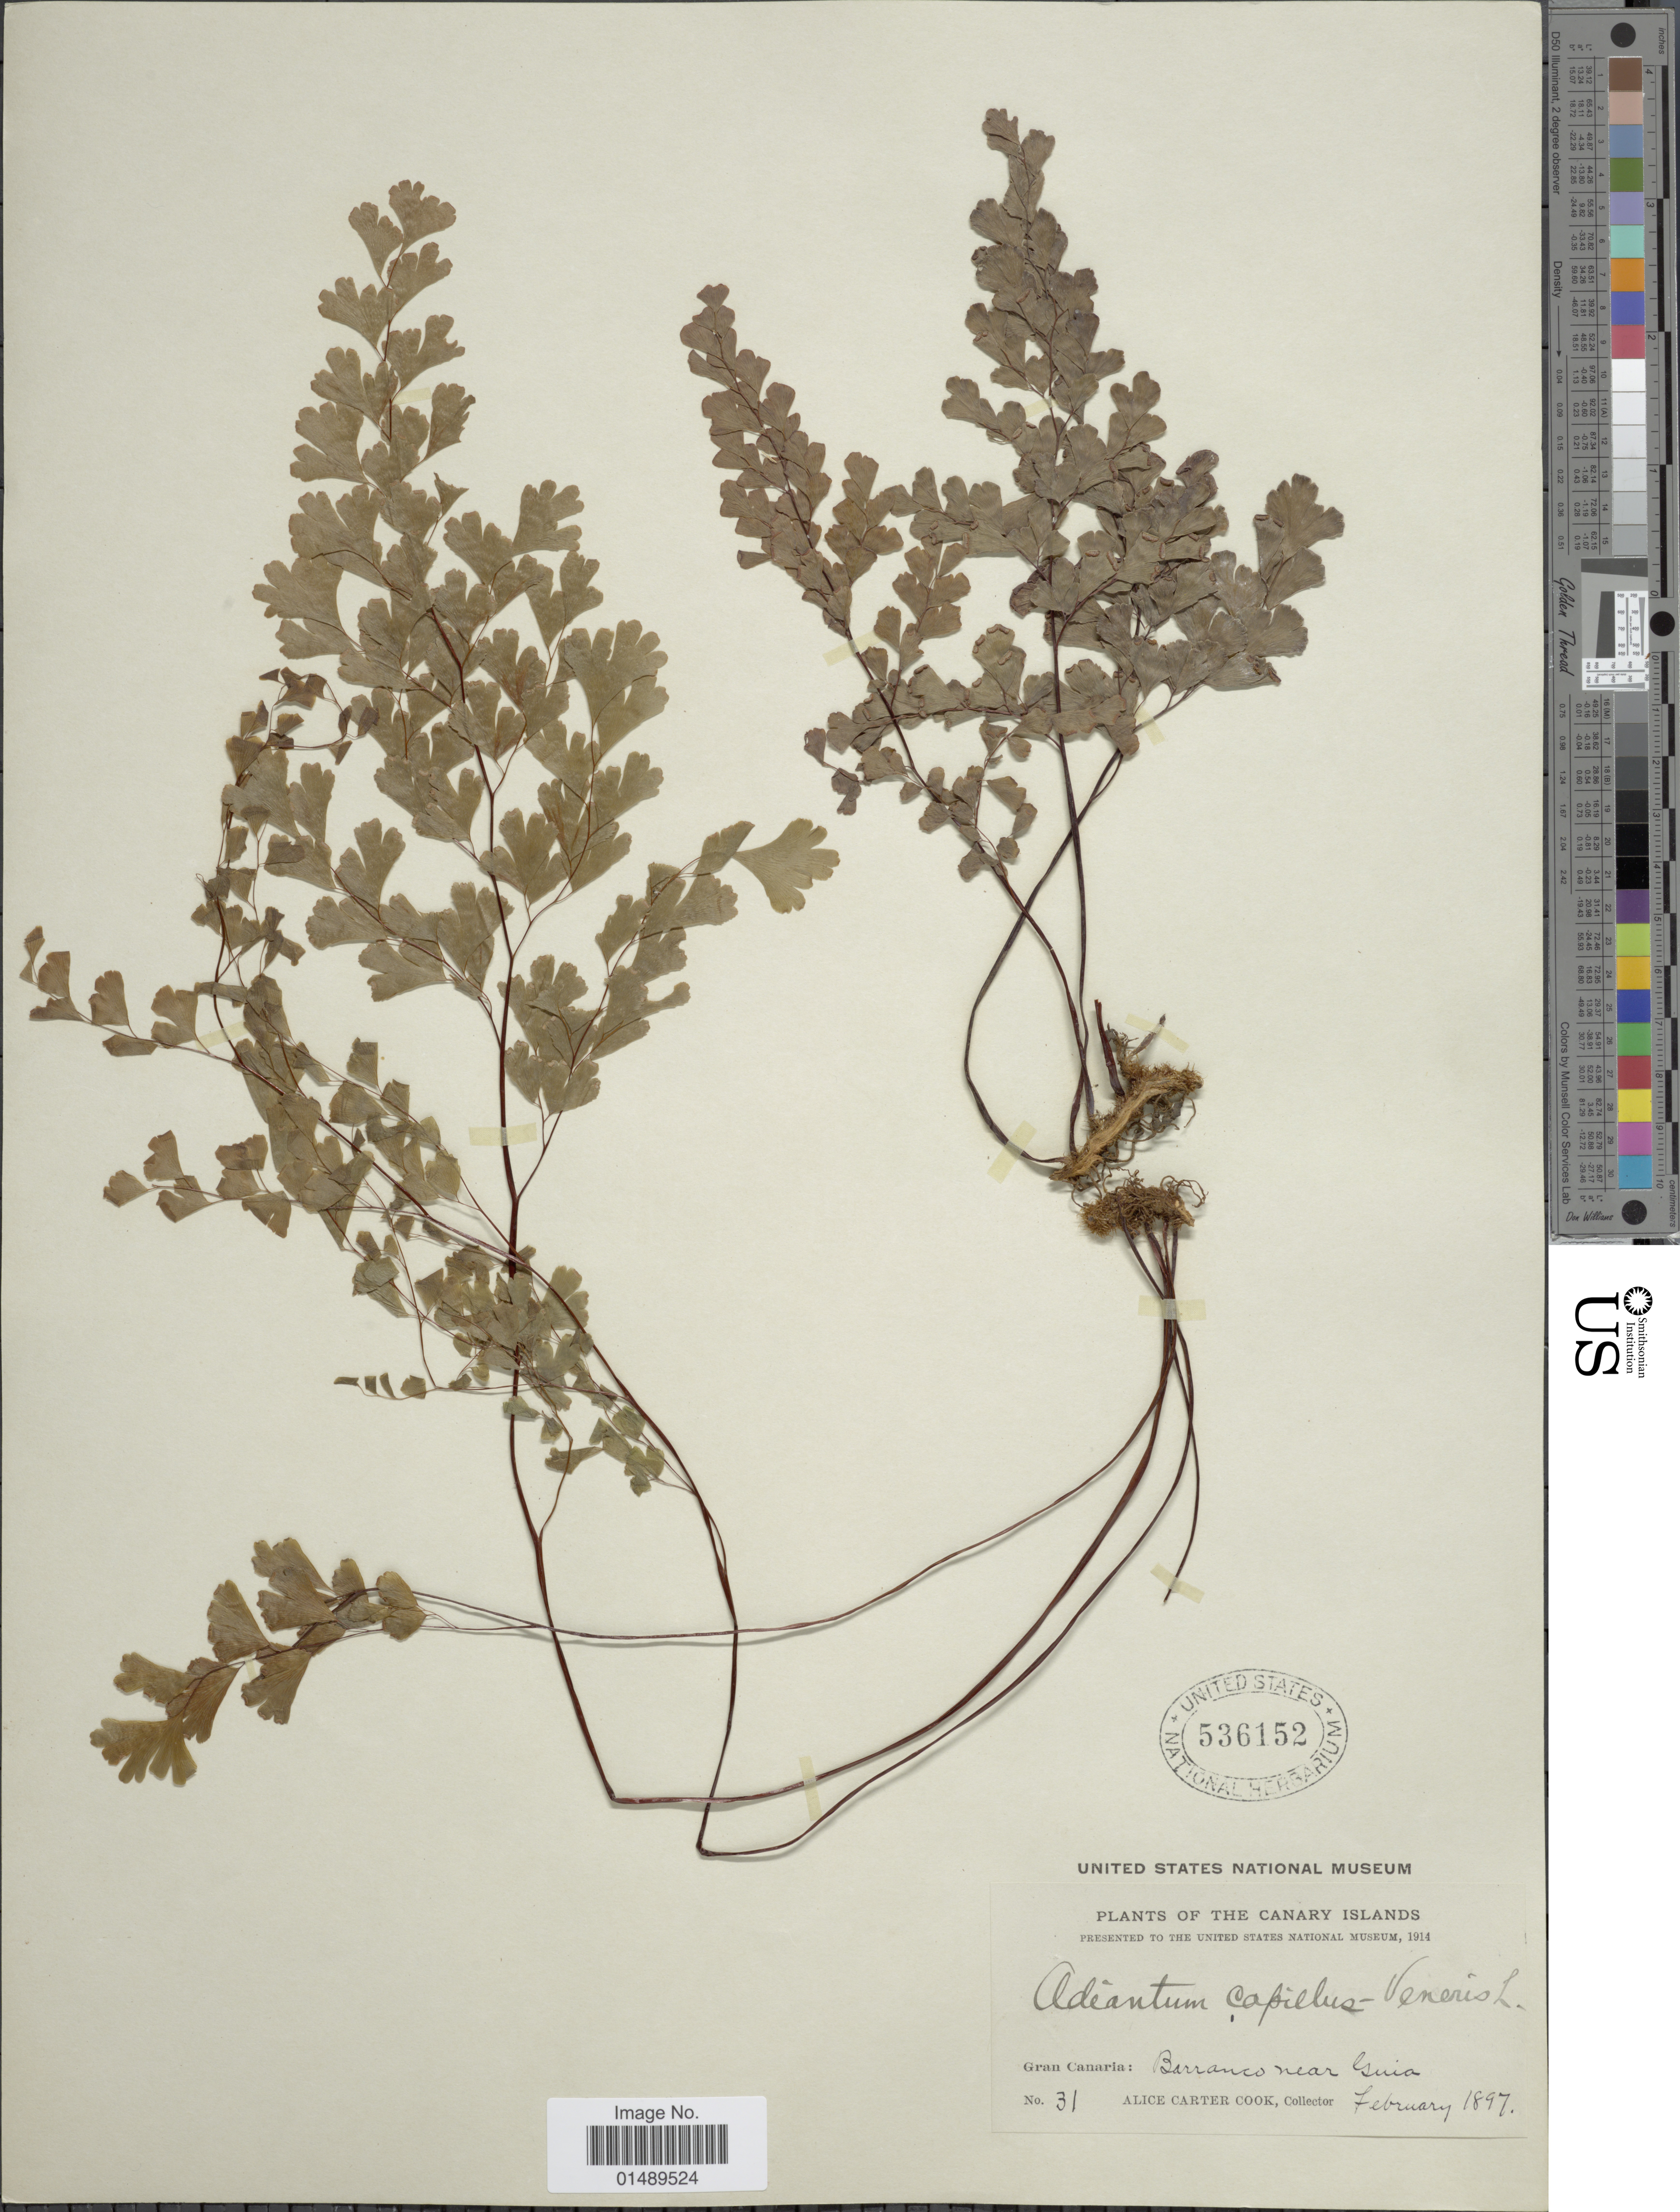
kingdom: Plantae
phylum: Tracheophyta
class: Polypodiopsida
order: Polypodiales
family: Pteridaceae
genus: Adiantum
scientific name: Adiantum capillus-veneris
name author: L.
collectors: Alice C. Cook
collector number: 31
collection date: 1897-02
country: Spain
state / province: Canarias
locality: Gran Canaria: Barranco near Guia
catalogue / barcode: US 536152